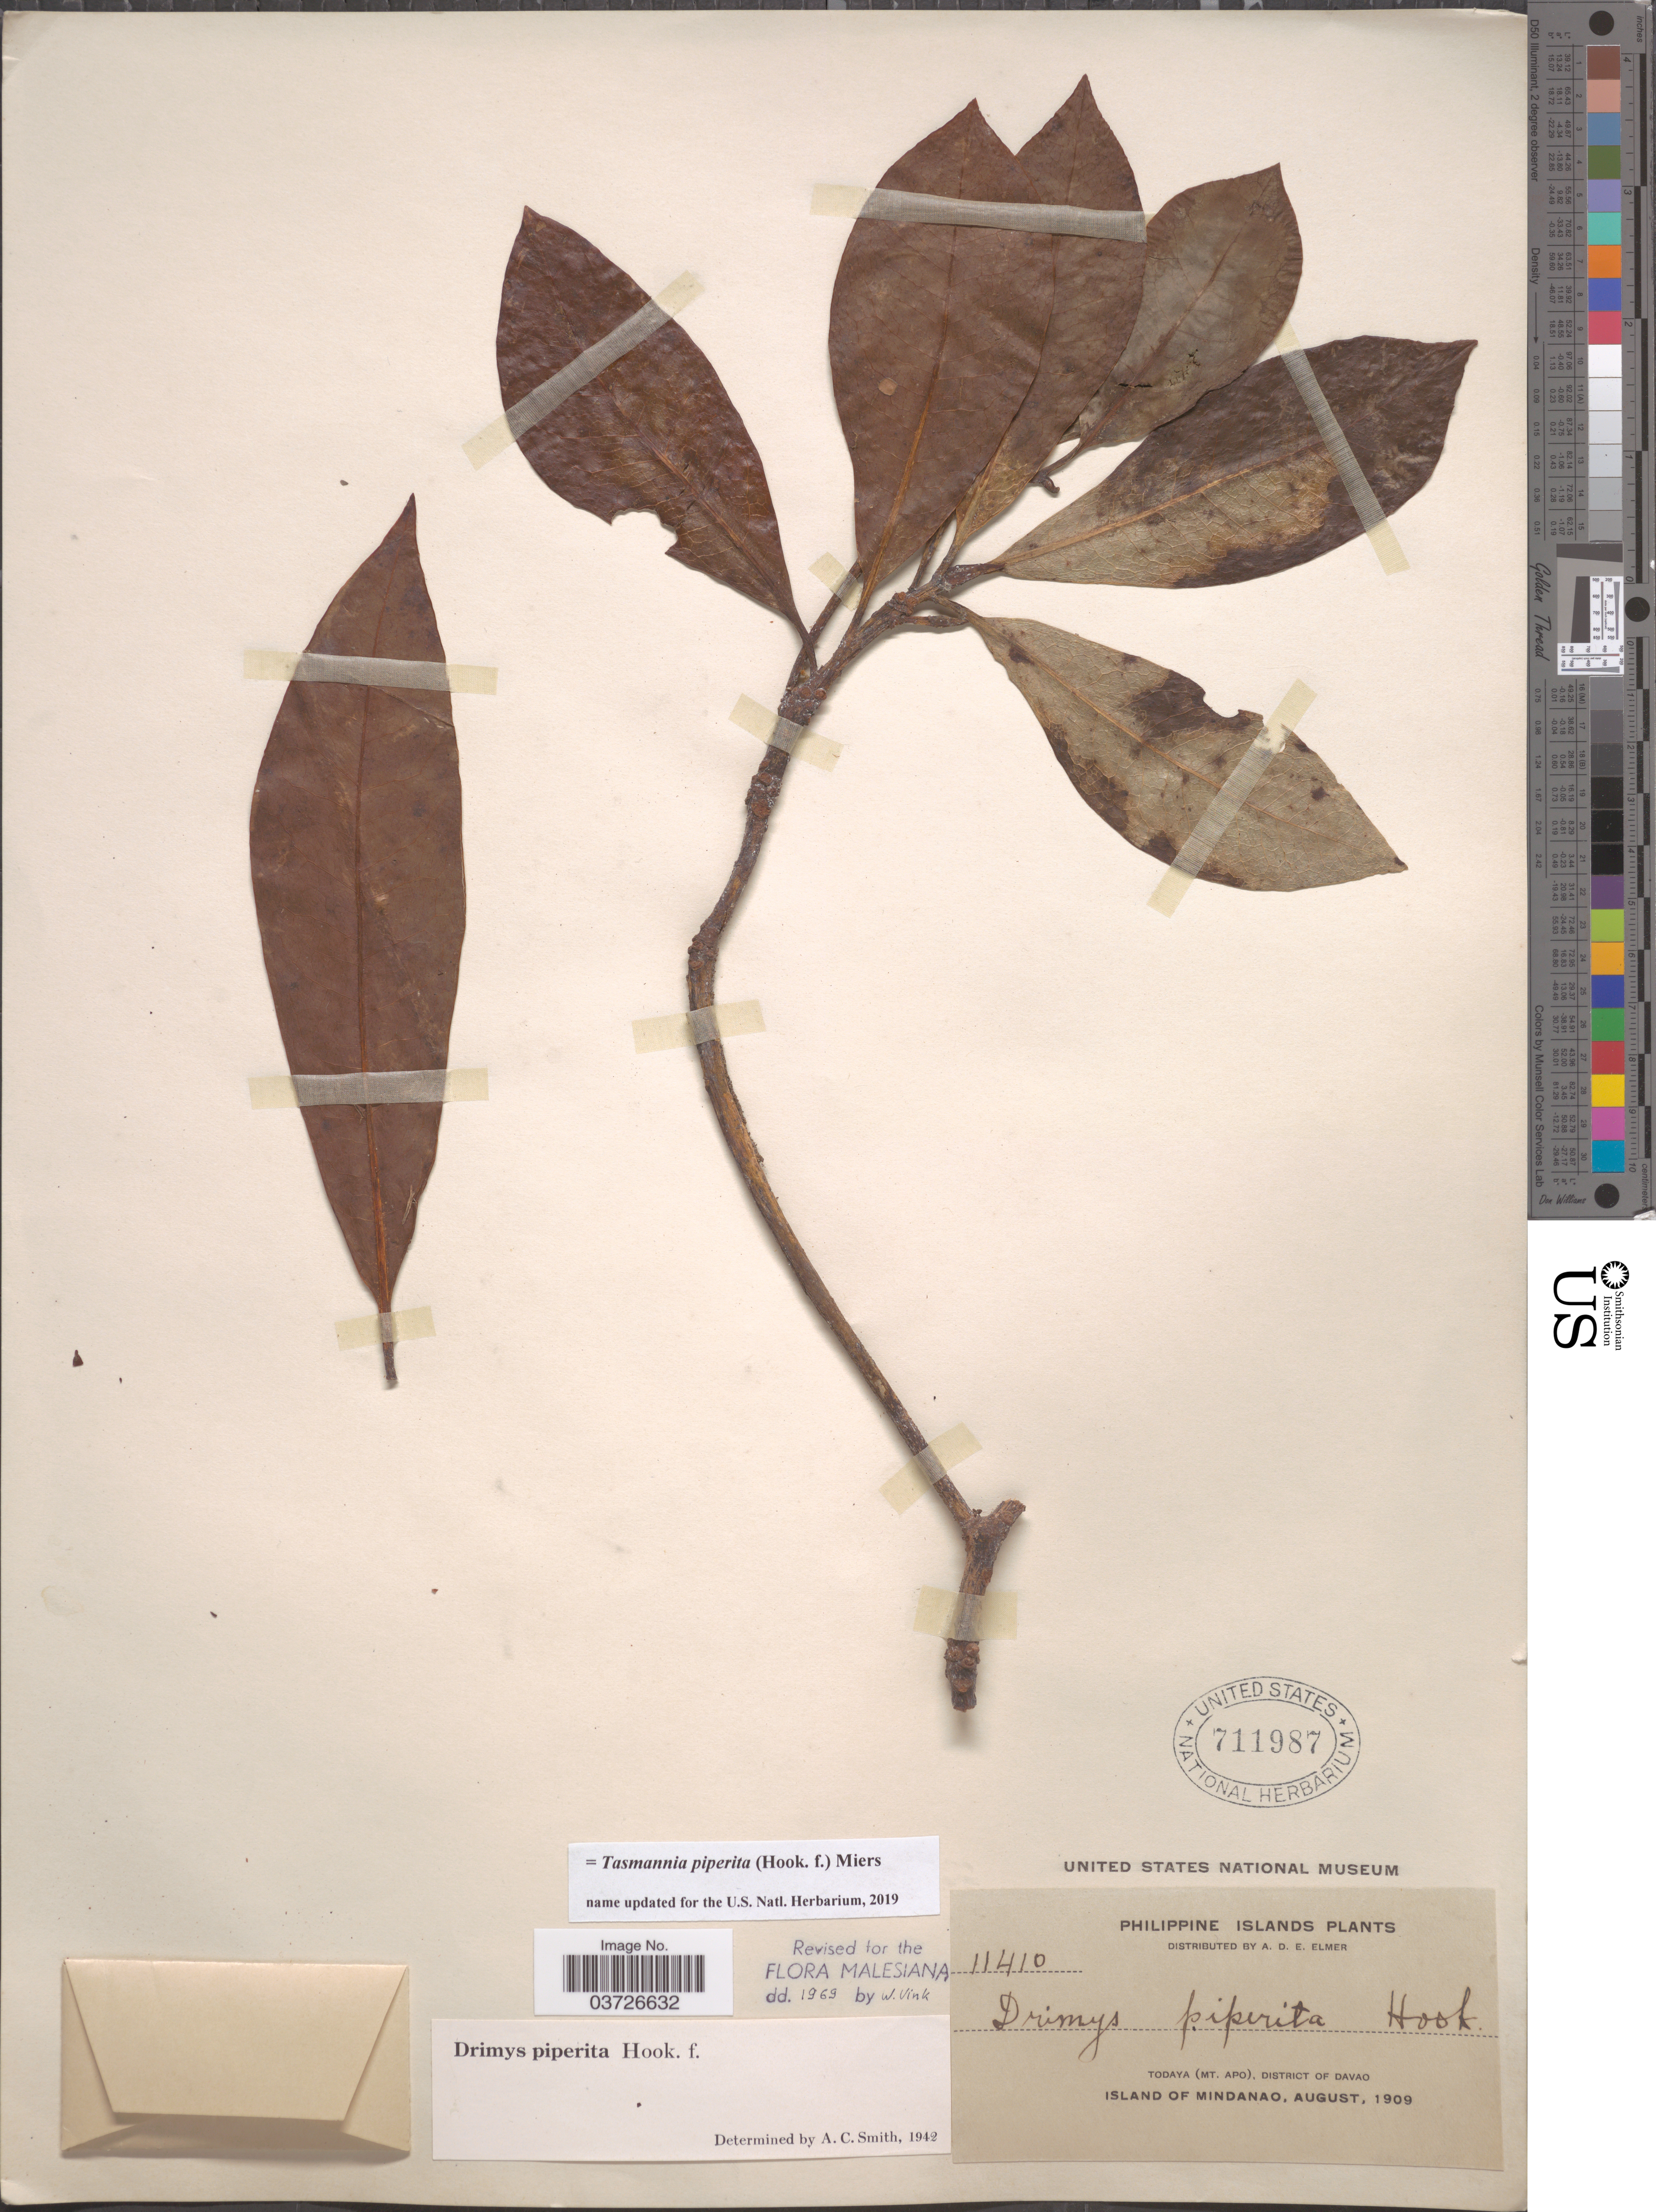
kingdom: Plantae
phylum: Tracheophyta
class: Magnoliopsida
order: Canellales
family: Winteraceae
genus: Tasmannia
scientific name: Tasmannia piperita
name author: (Hook. f.) Miers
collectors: A. D. E. Elmer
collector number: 11410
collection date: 1909-08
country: Philippines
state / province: Davao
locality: Philippine Islands. Todaya (Mt. Apo), District of Davao, Island of Mindanao.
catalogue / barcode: US 711987